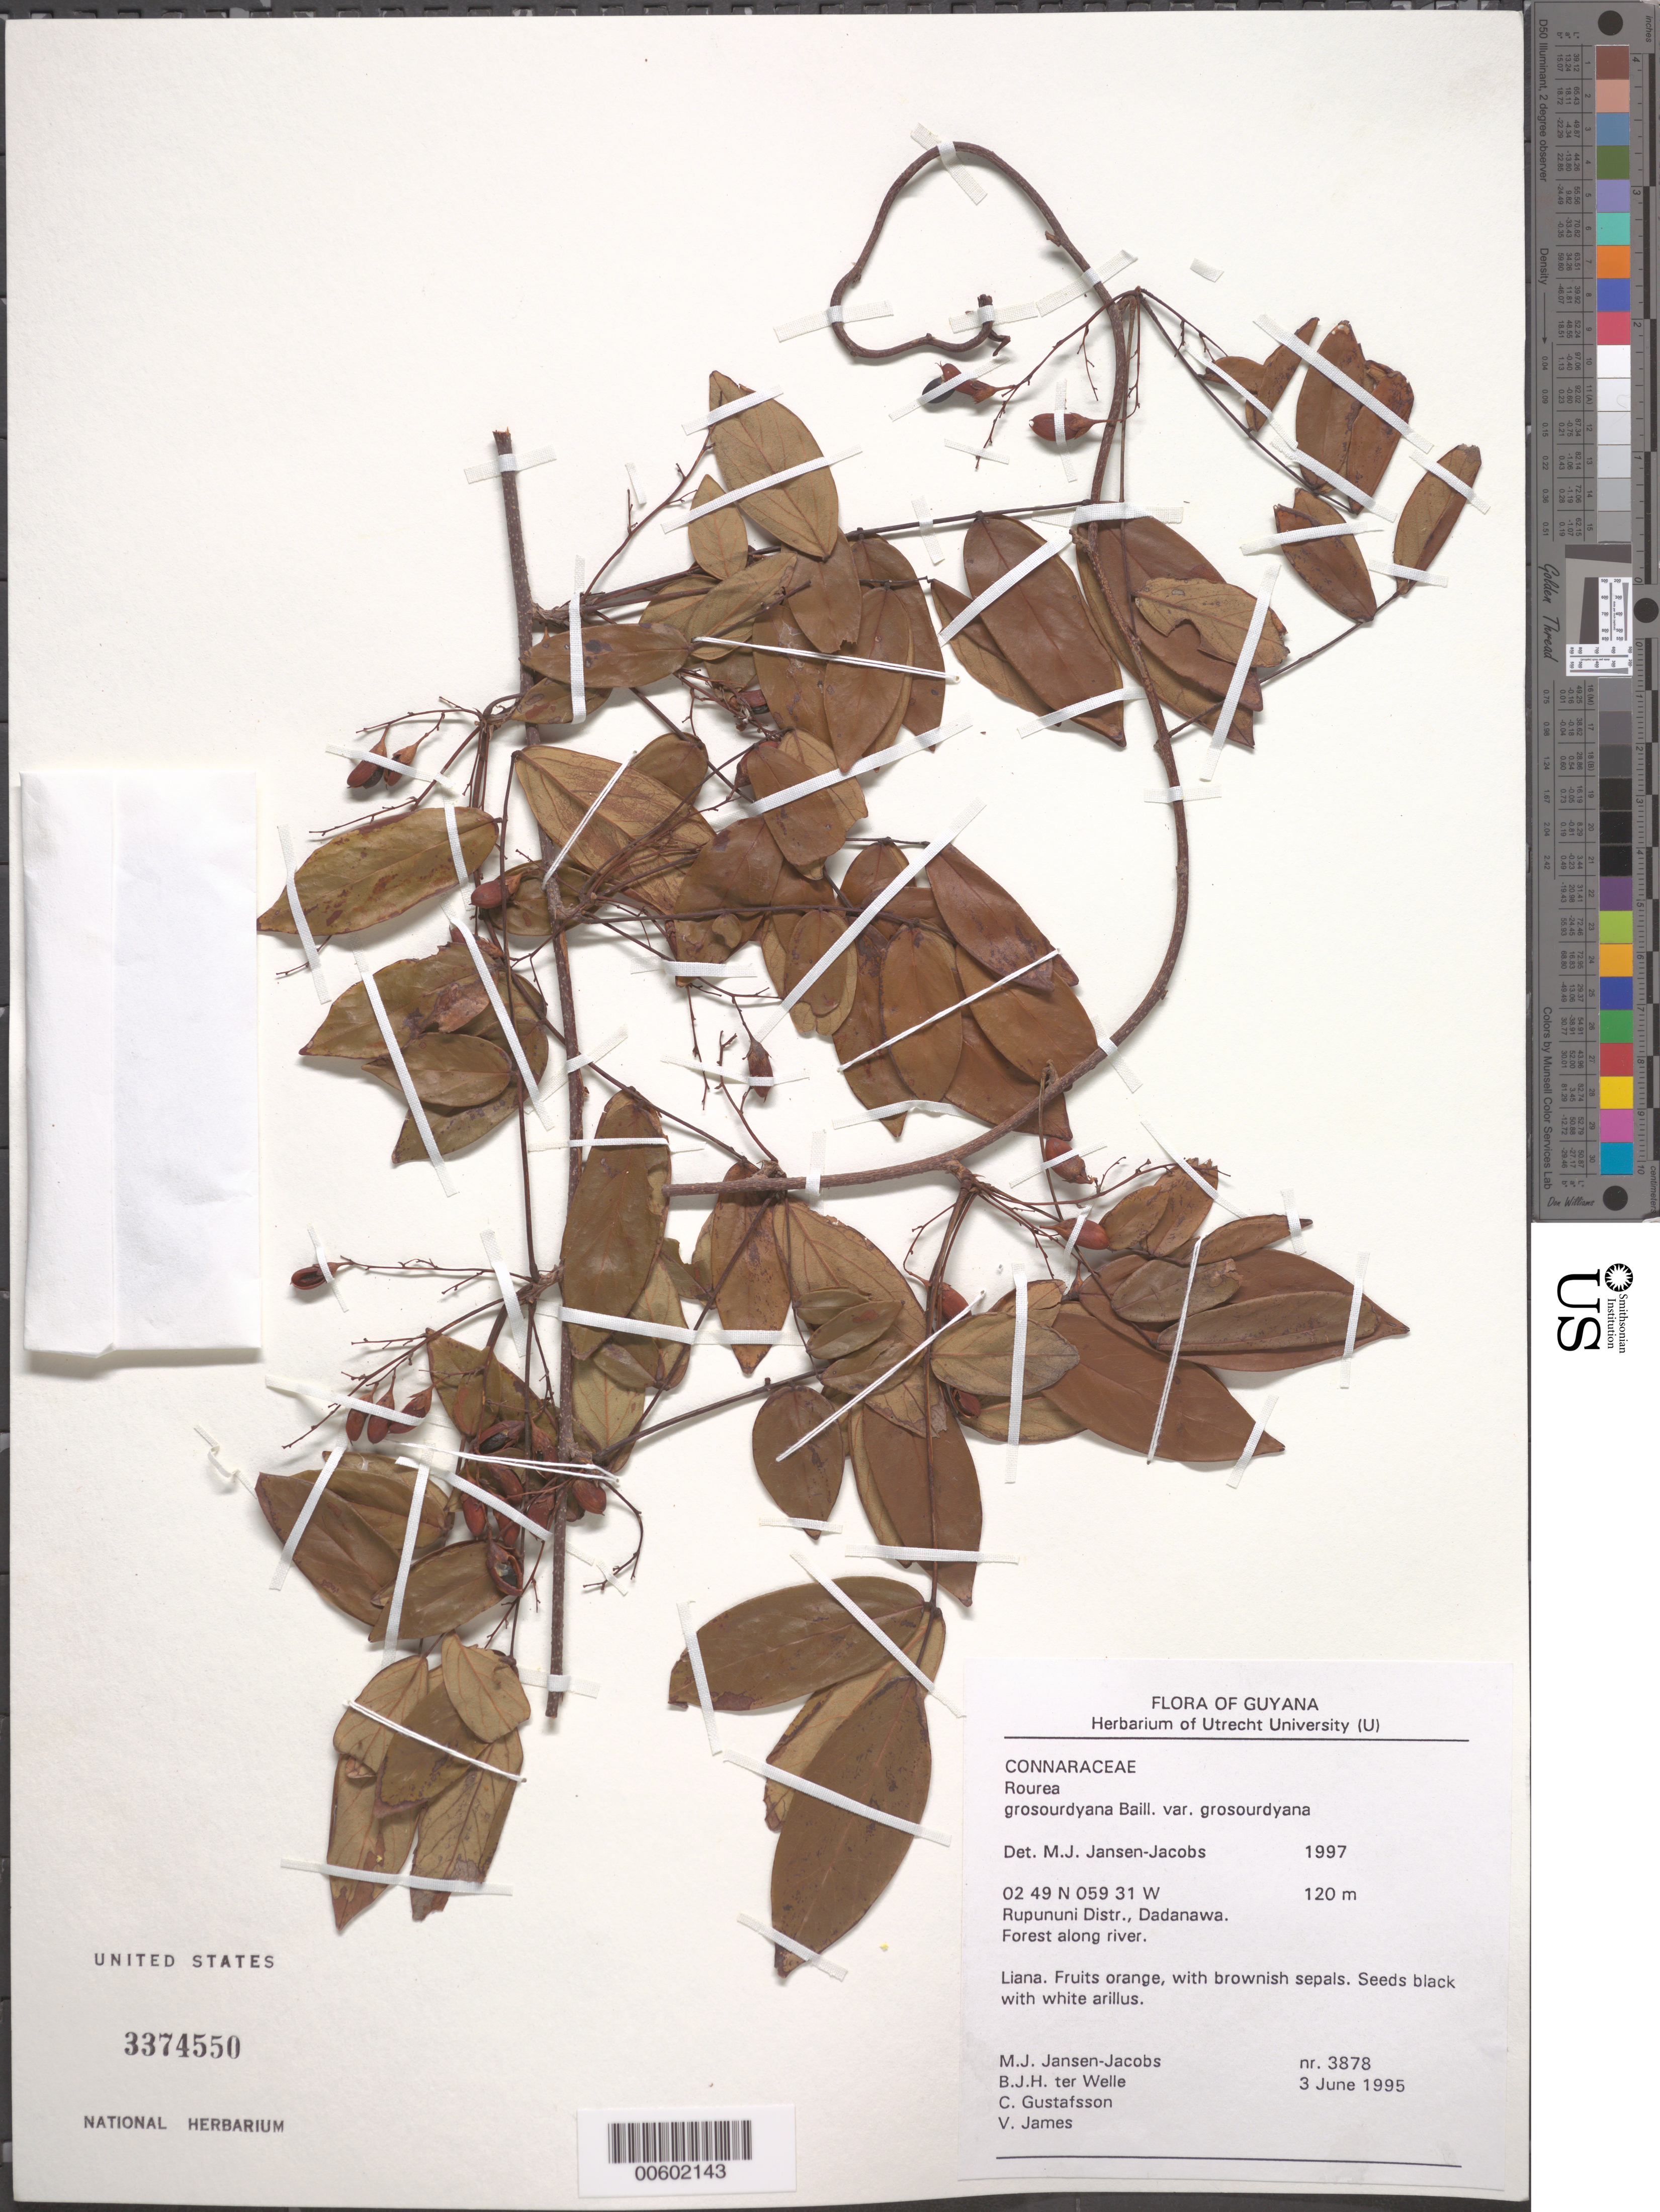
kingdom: Plantae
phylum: Tracheophyta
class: Magnoliopsida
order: Oxalidales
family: Connaraceae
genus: Rourea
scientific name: Rourea grosourdyana var. grosourdyana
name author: Baill.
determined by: Jansen-Jacobs, M. J., (U), Nationaal Herbarium Nederland, Utrecht University branch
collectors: M. J. Jansen-Jacobs, B. Welle, C. G. Gustafsson & V. James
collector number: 3878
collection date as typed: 3-Jun-95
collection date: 1995-06-03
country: Guyana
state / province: U. Takutu-U. Essequibo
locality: Dadanawa, Rupununi River, Rupununi District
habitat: Forest along river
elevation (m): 120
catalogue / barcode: US 3374550